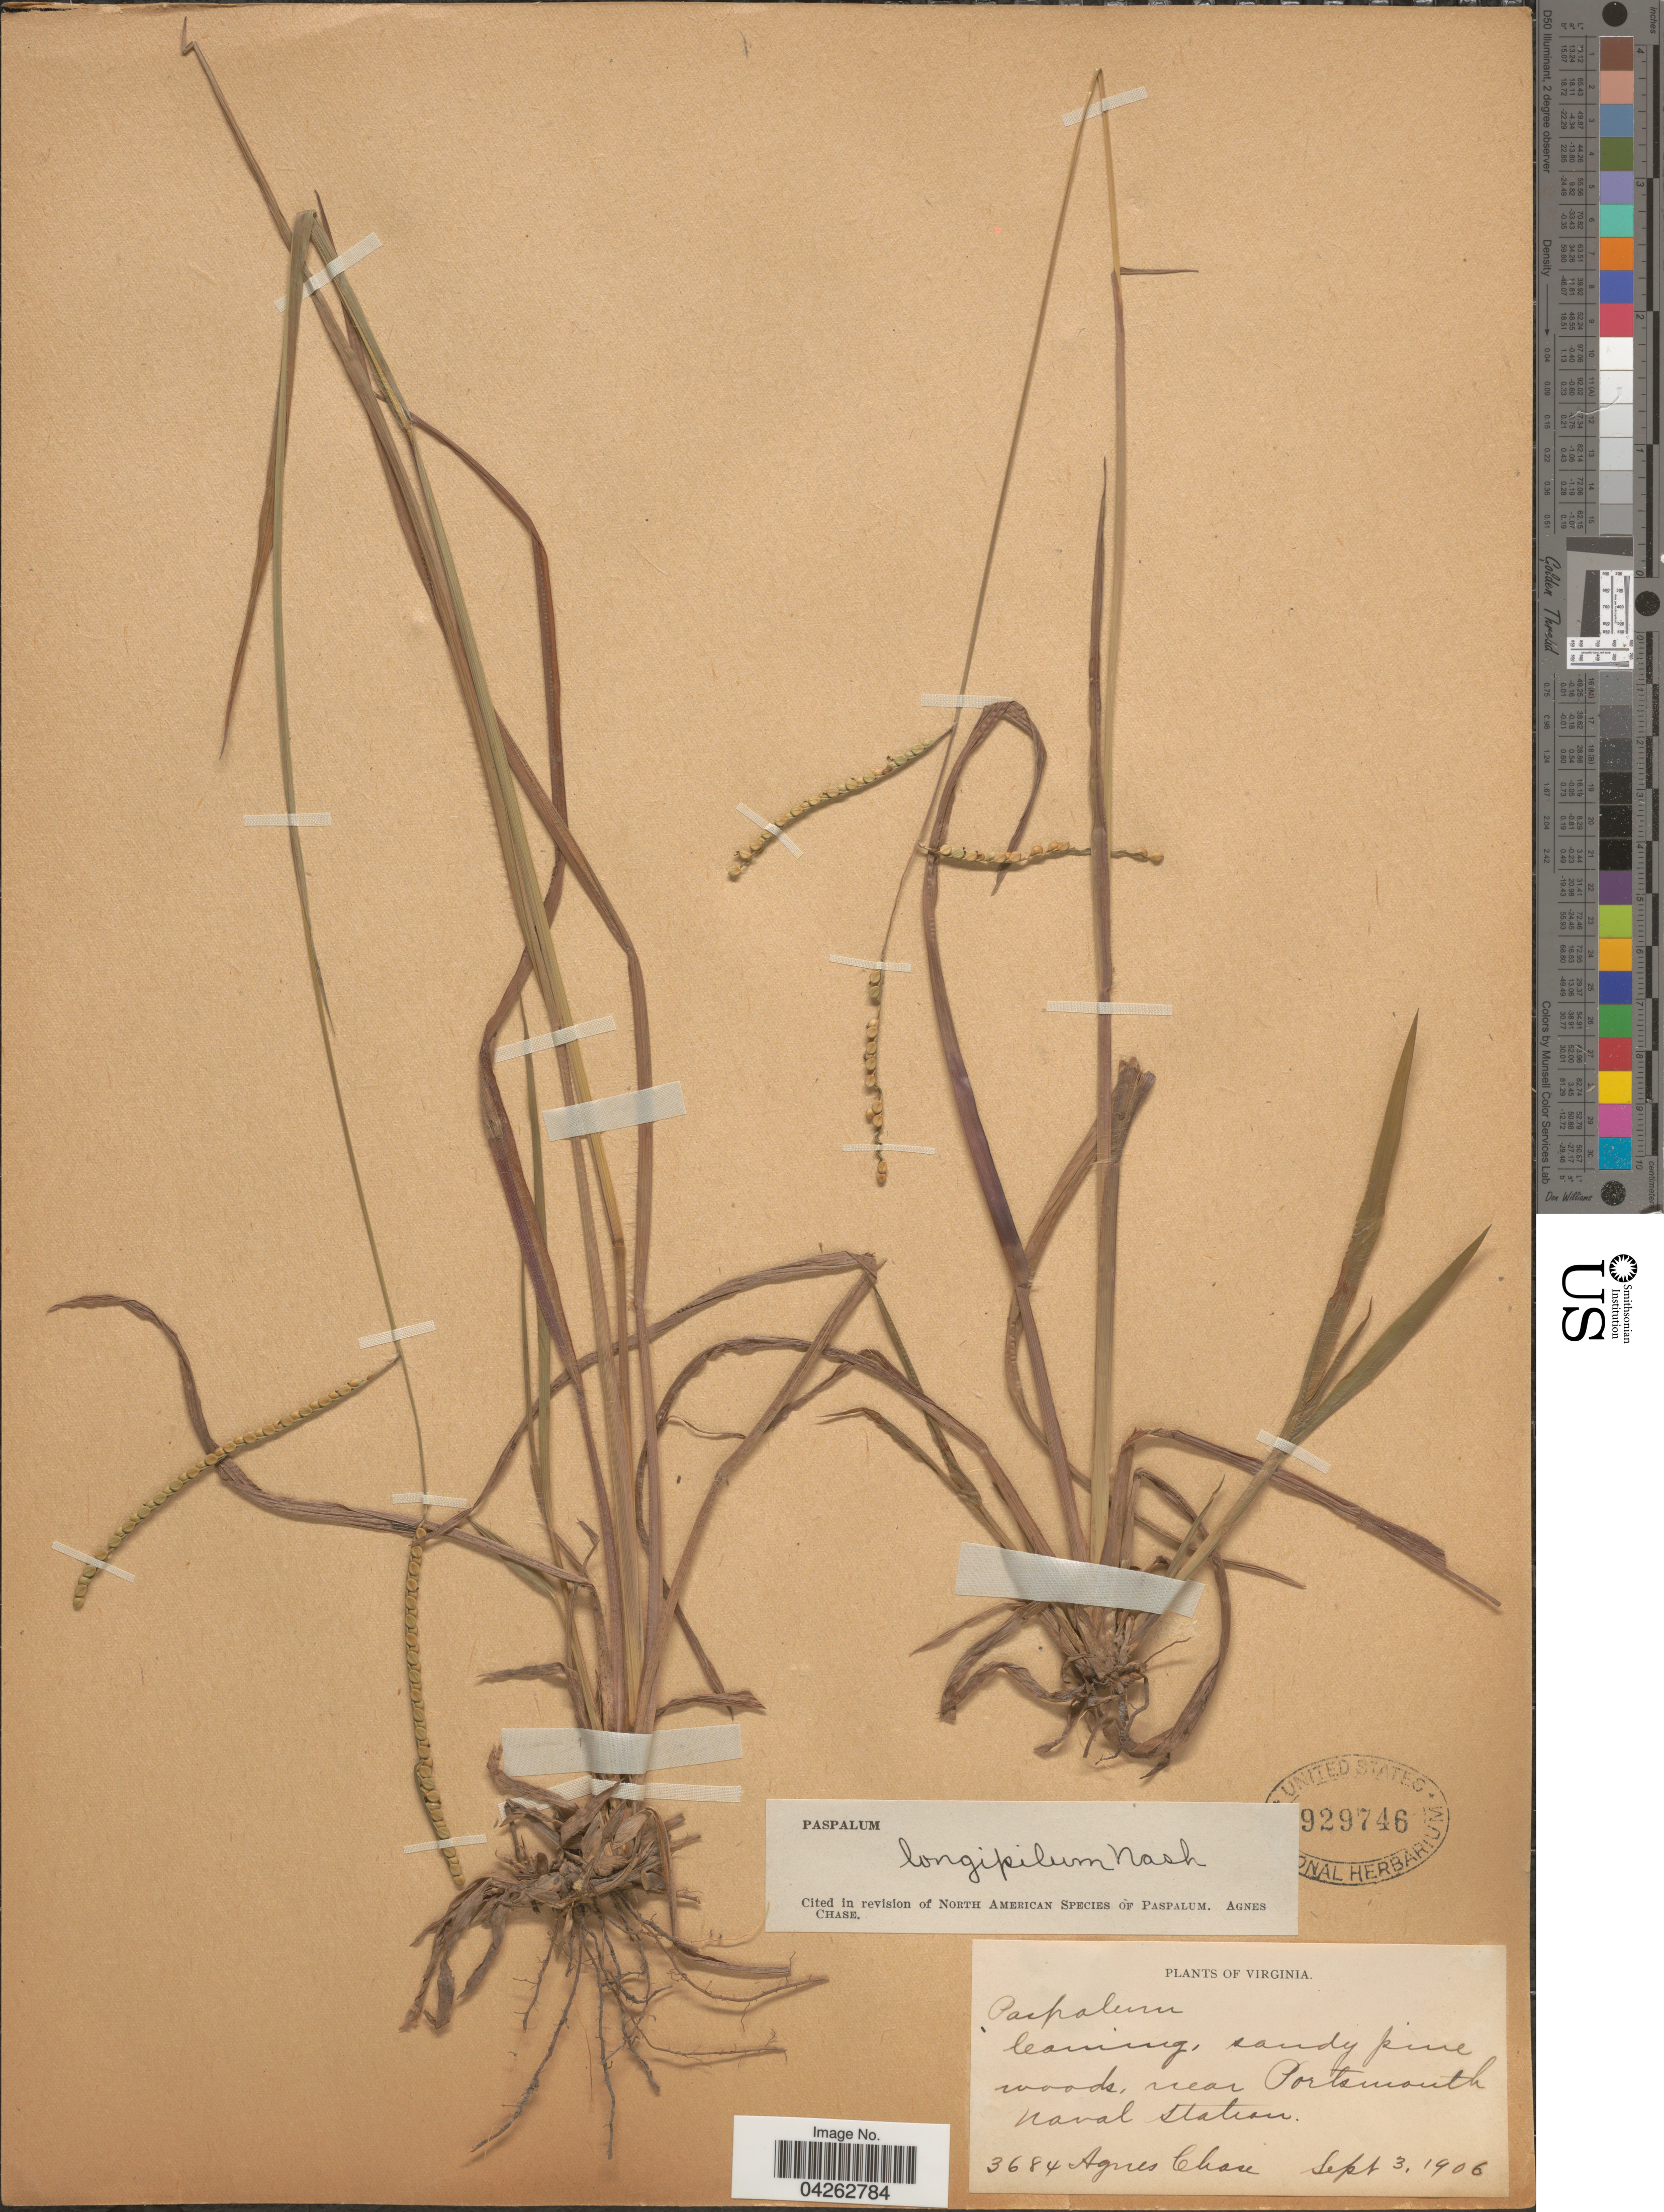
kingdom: Plantae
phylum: Tracheophyta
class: Liliopsida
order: Poales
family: Poaceae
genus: Paspalum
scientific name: Paspalum longipilum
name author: Nash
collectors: A. Chase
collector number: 3684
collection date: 1906-09-03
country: United States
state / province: Virginia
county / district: City of Portsmouth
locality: Sandy pine woods, near Portsmouth Naval Station.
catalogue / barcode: US 929746